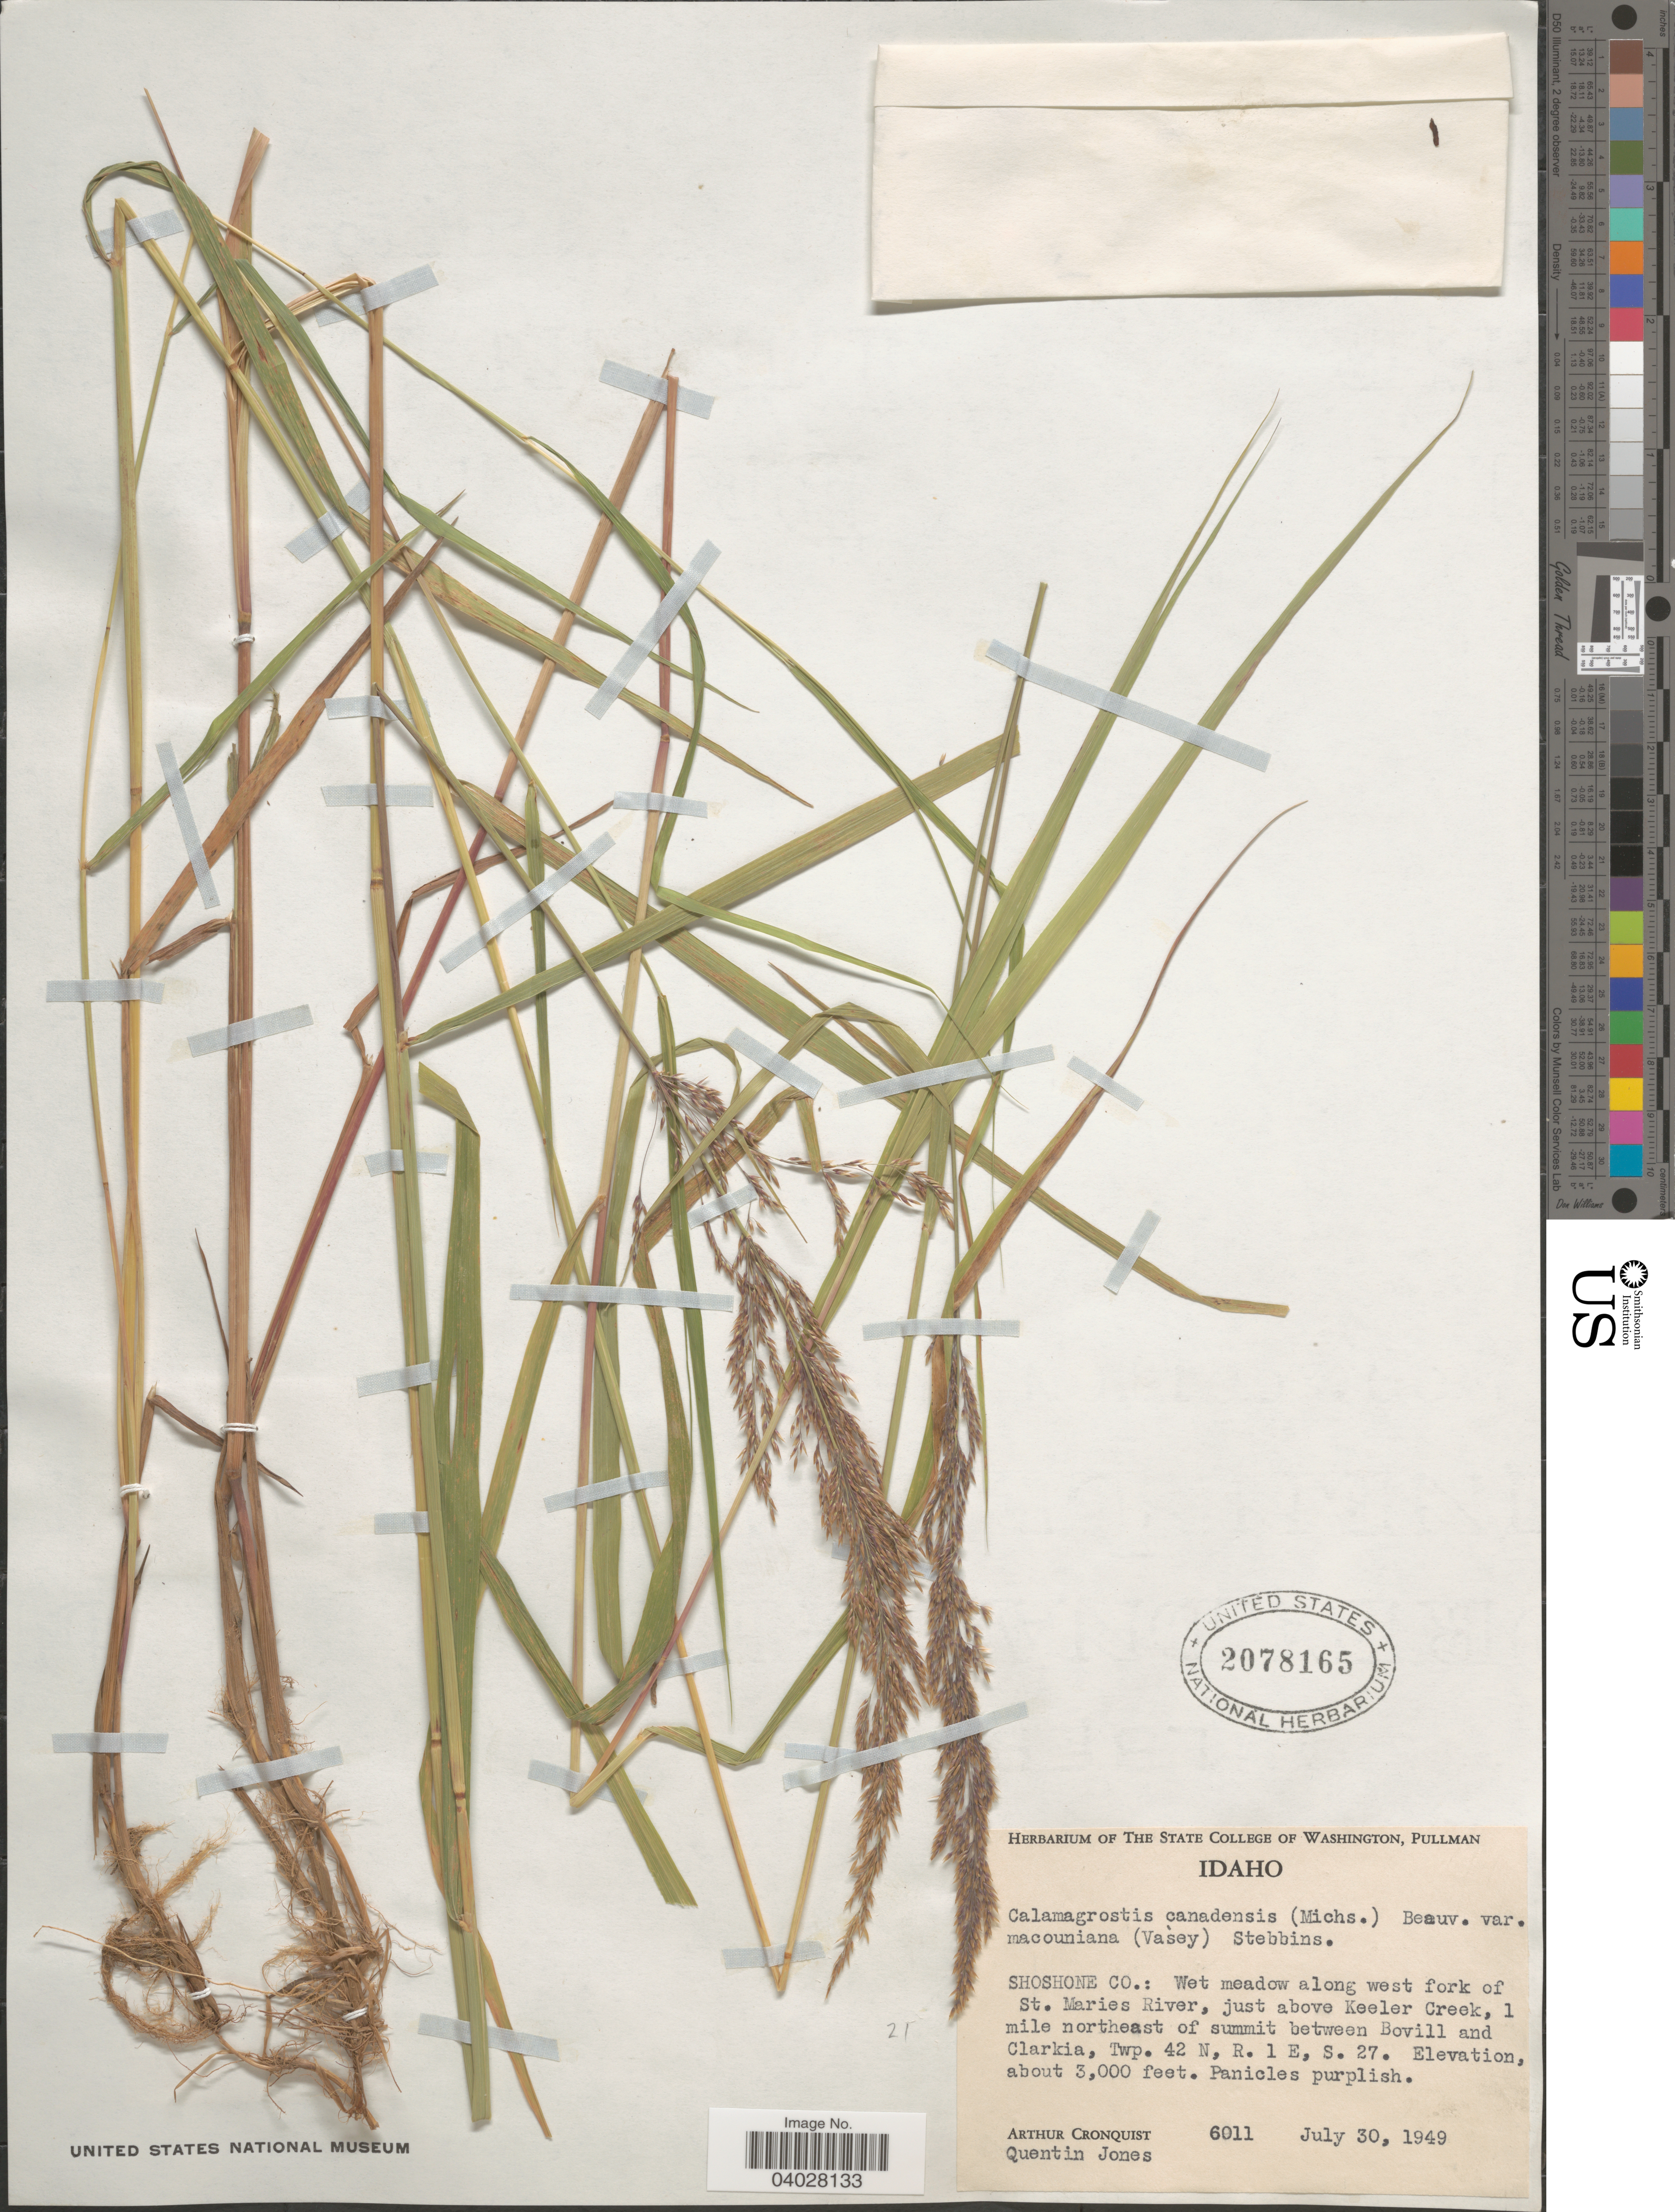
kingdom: Plantae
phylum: Tracheophyta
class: Liliopsida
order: Poales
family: Poaceae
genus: Calamagrostis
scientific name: Calamagrostis canadensis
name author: (Michx.) P. Beauv.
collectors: A. J. Cronquist & Q. Jones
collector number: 6011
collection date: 1949-07-30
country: United States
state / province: Idaho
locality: Shoshone Co.: Wet meadow along west fork of St. Maries River, just above Keeler Creek, 1 mile northeast of summit between Bovill and Clarkia, Twp. 42 N, R. 1 E, S. 27.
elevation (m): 914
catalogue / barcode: US 2078165